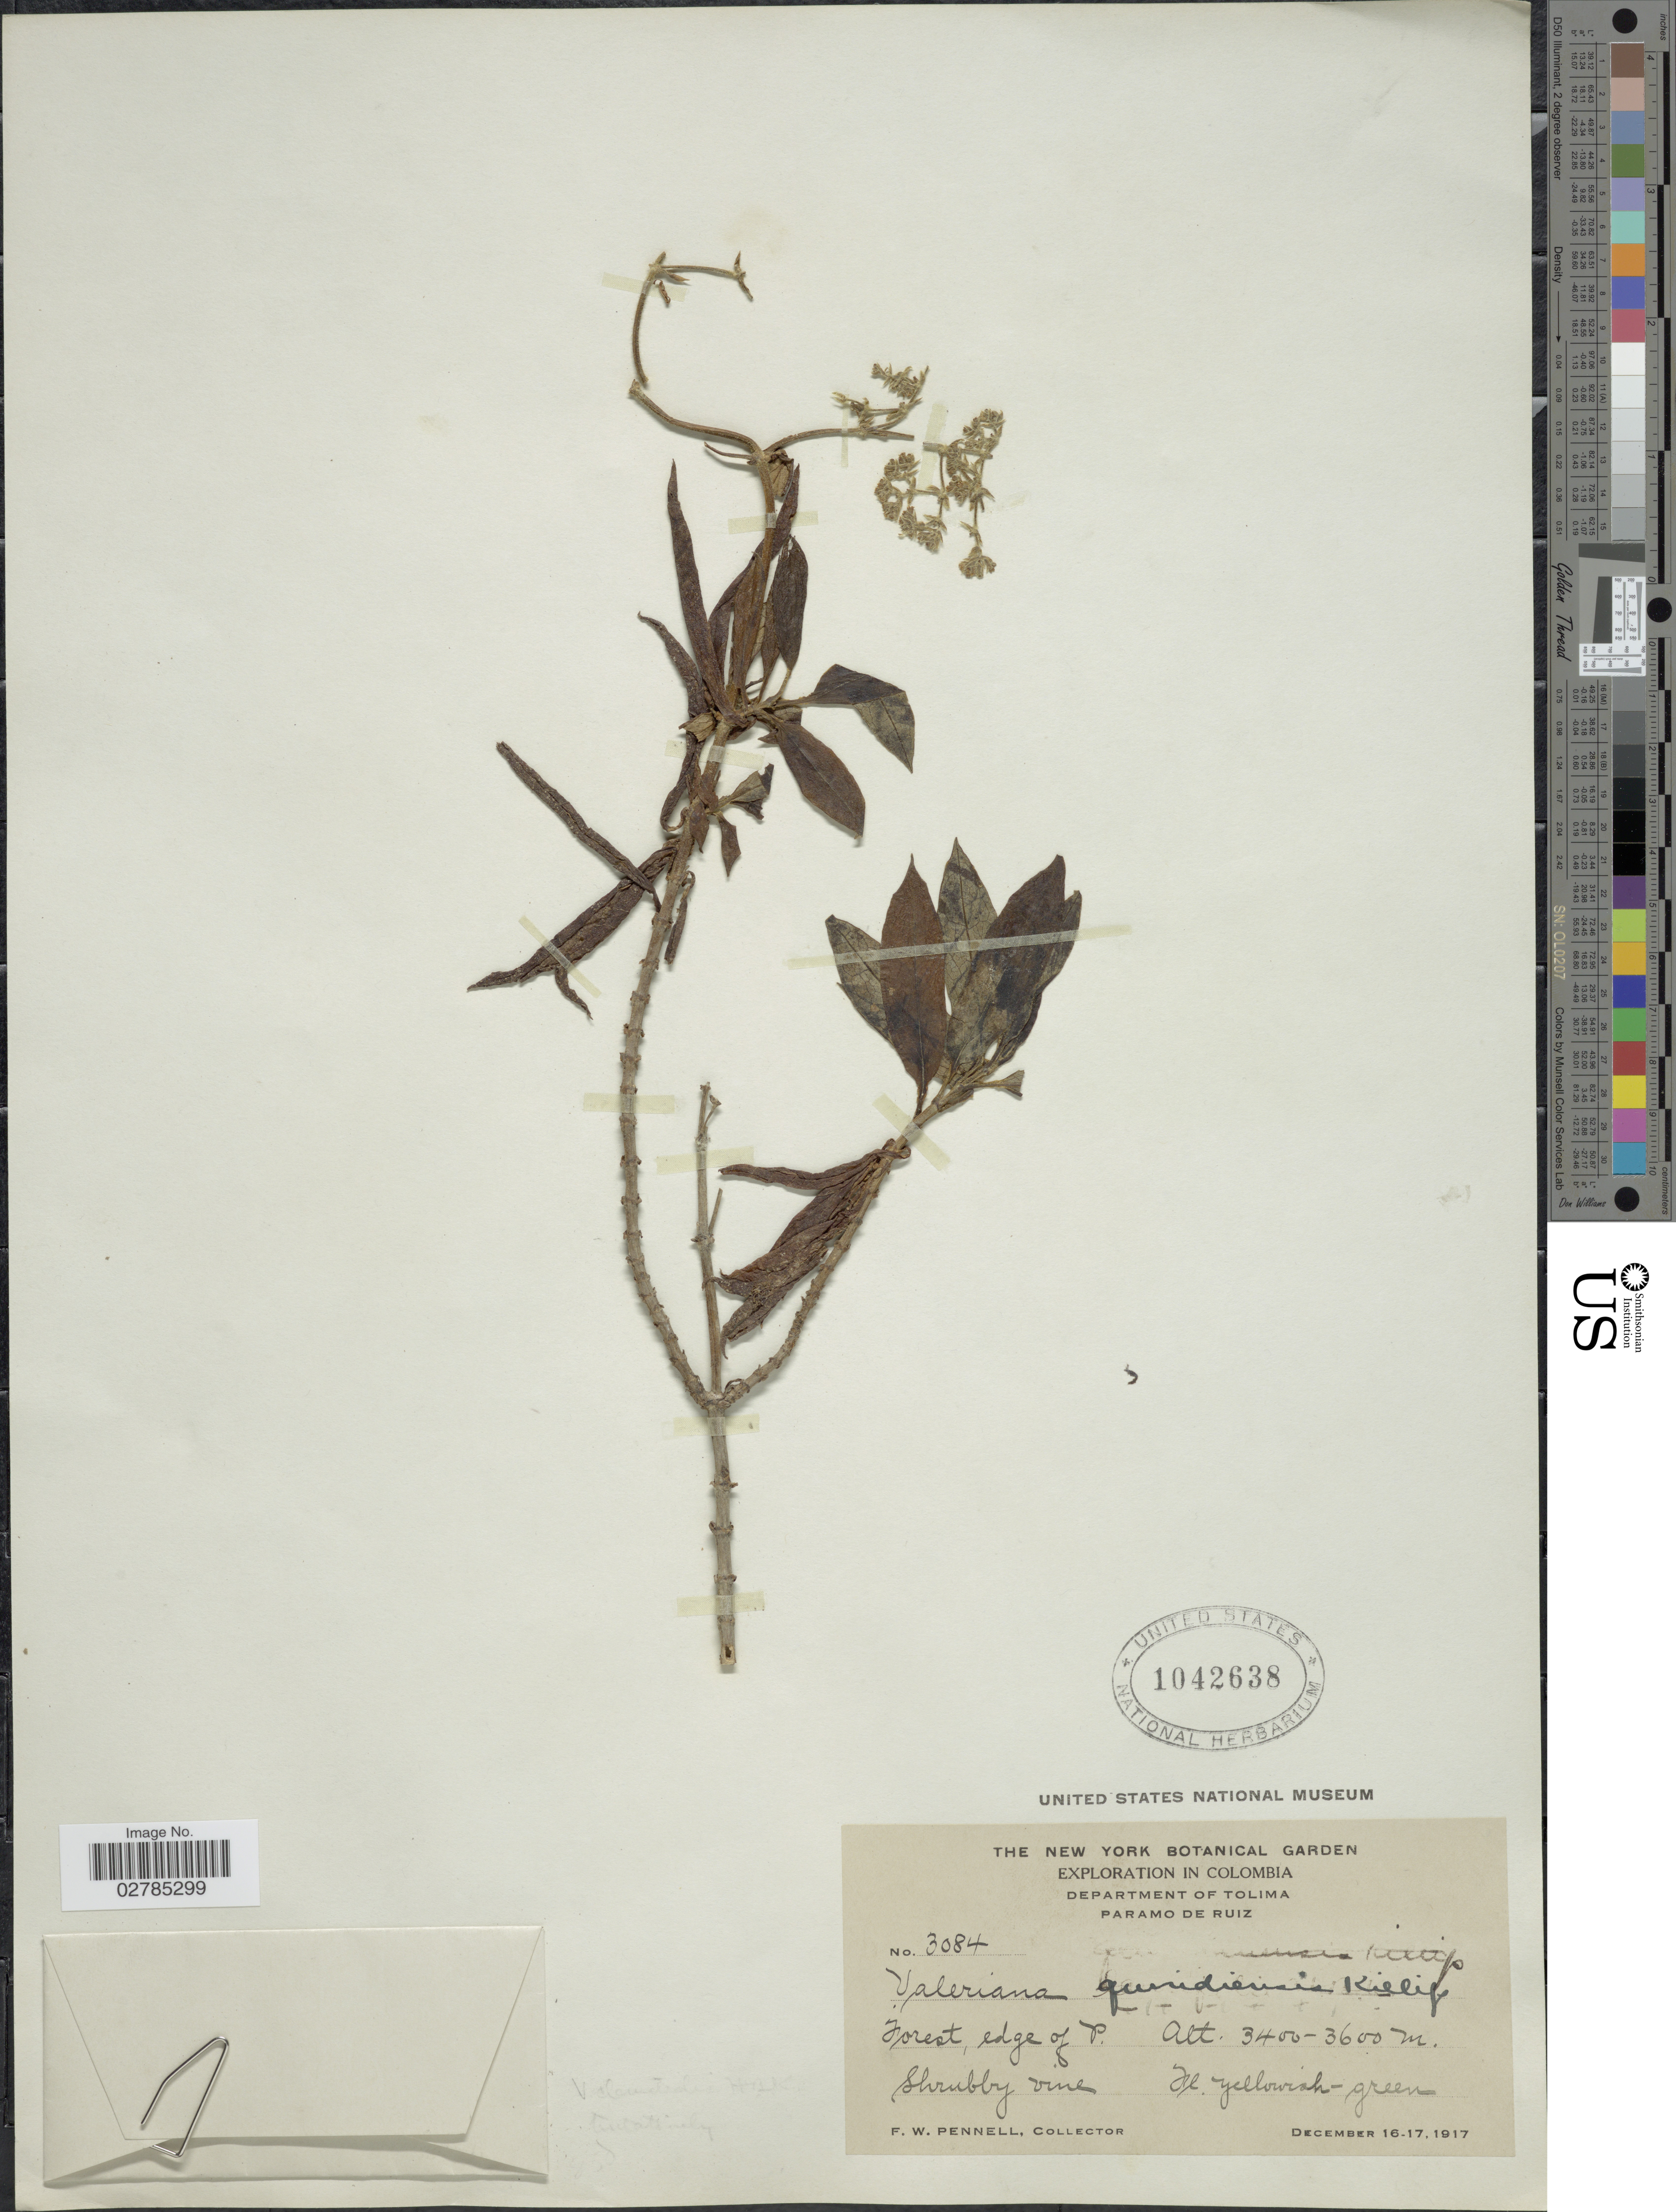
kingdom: Plantae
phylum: Tracheophyta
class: Magnoliopsida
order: Dipsacales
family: Caprifoliaceae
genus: Valeriana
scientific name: Valeriana quindiensis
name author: Killip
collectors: F. W. Pennell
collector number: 3084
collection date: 1917-12-16/1917-12-17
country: Colombia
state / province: Tolima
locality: Paramo de Ruiz. Forest edge of P.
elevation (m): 3400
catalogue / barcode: US 1042638